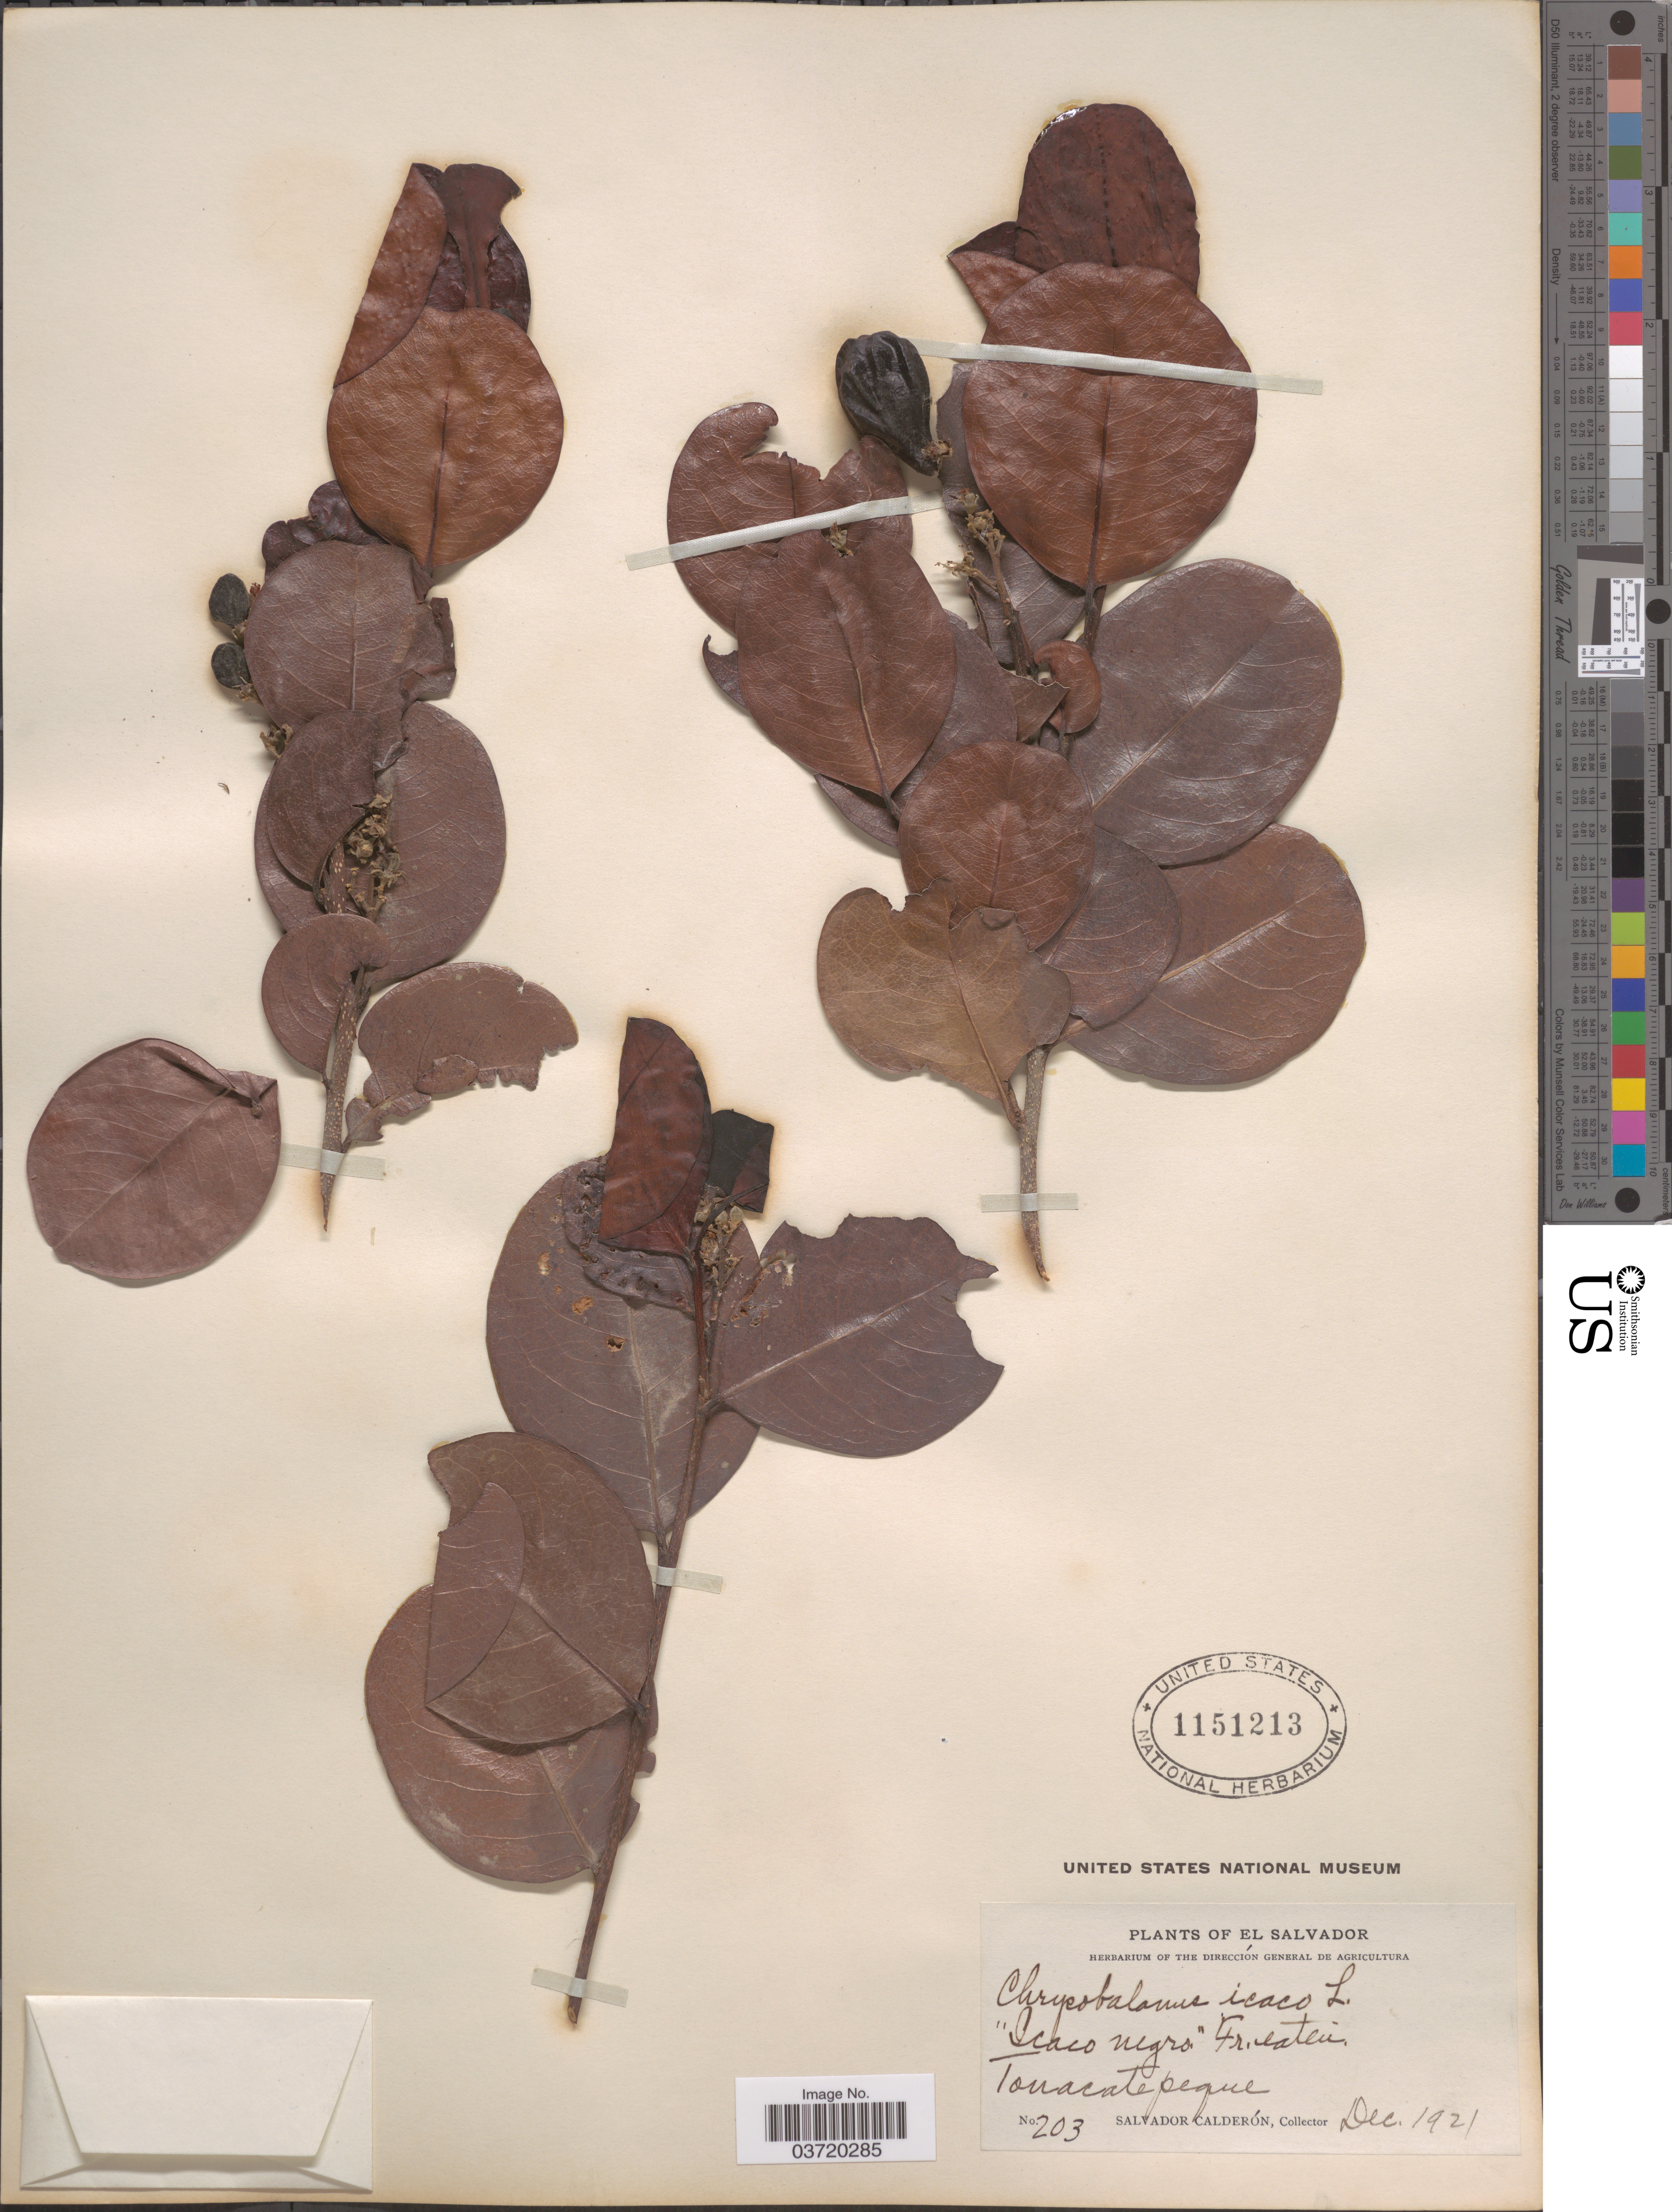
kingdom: Plantae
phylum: Tracheophyta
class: Magnoliopsida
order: Malpighiales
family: Chrysobalanaceae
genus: Chrysobalanus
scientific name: Chrysobalanus icaco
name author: L.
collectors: S. Calderón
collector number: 203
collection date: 1921-12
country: El Salvador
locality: Tonacatepeque.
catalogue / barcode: US 1151213